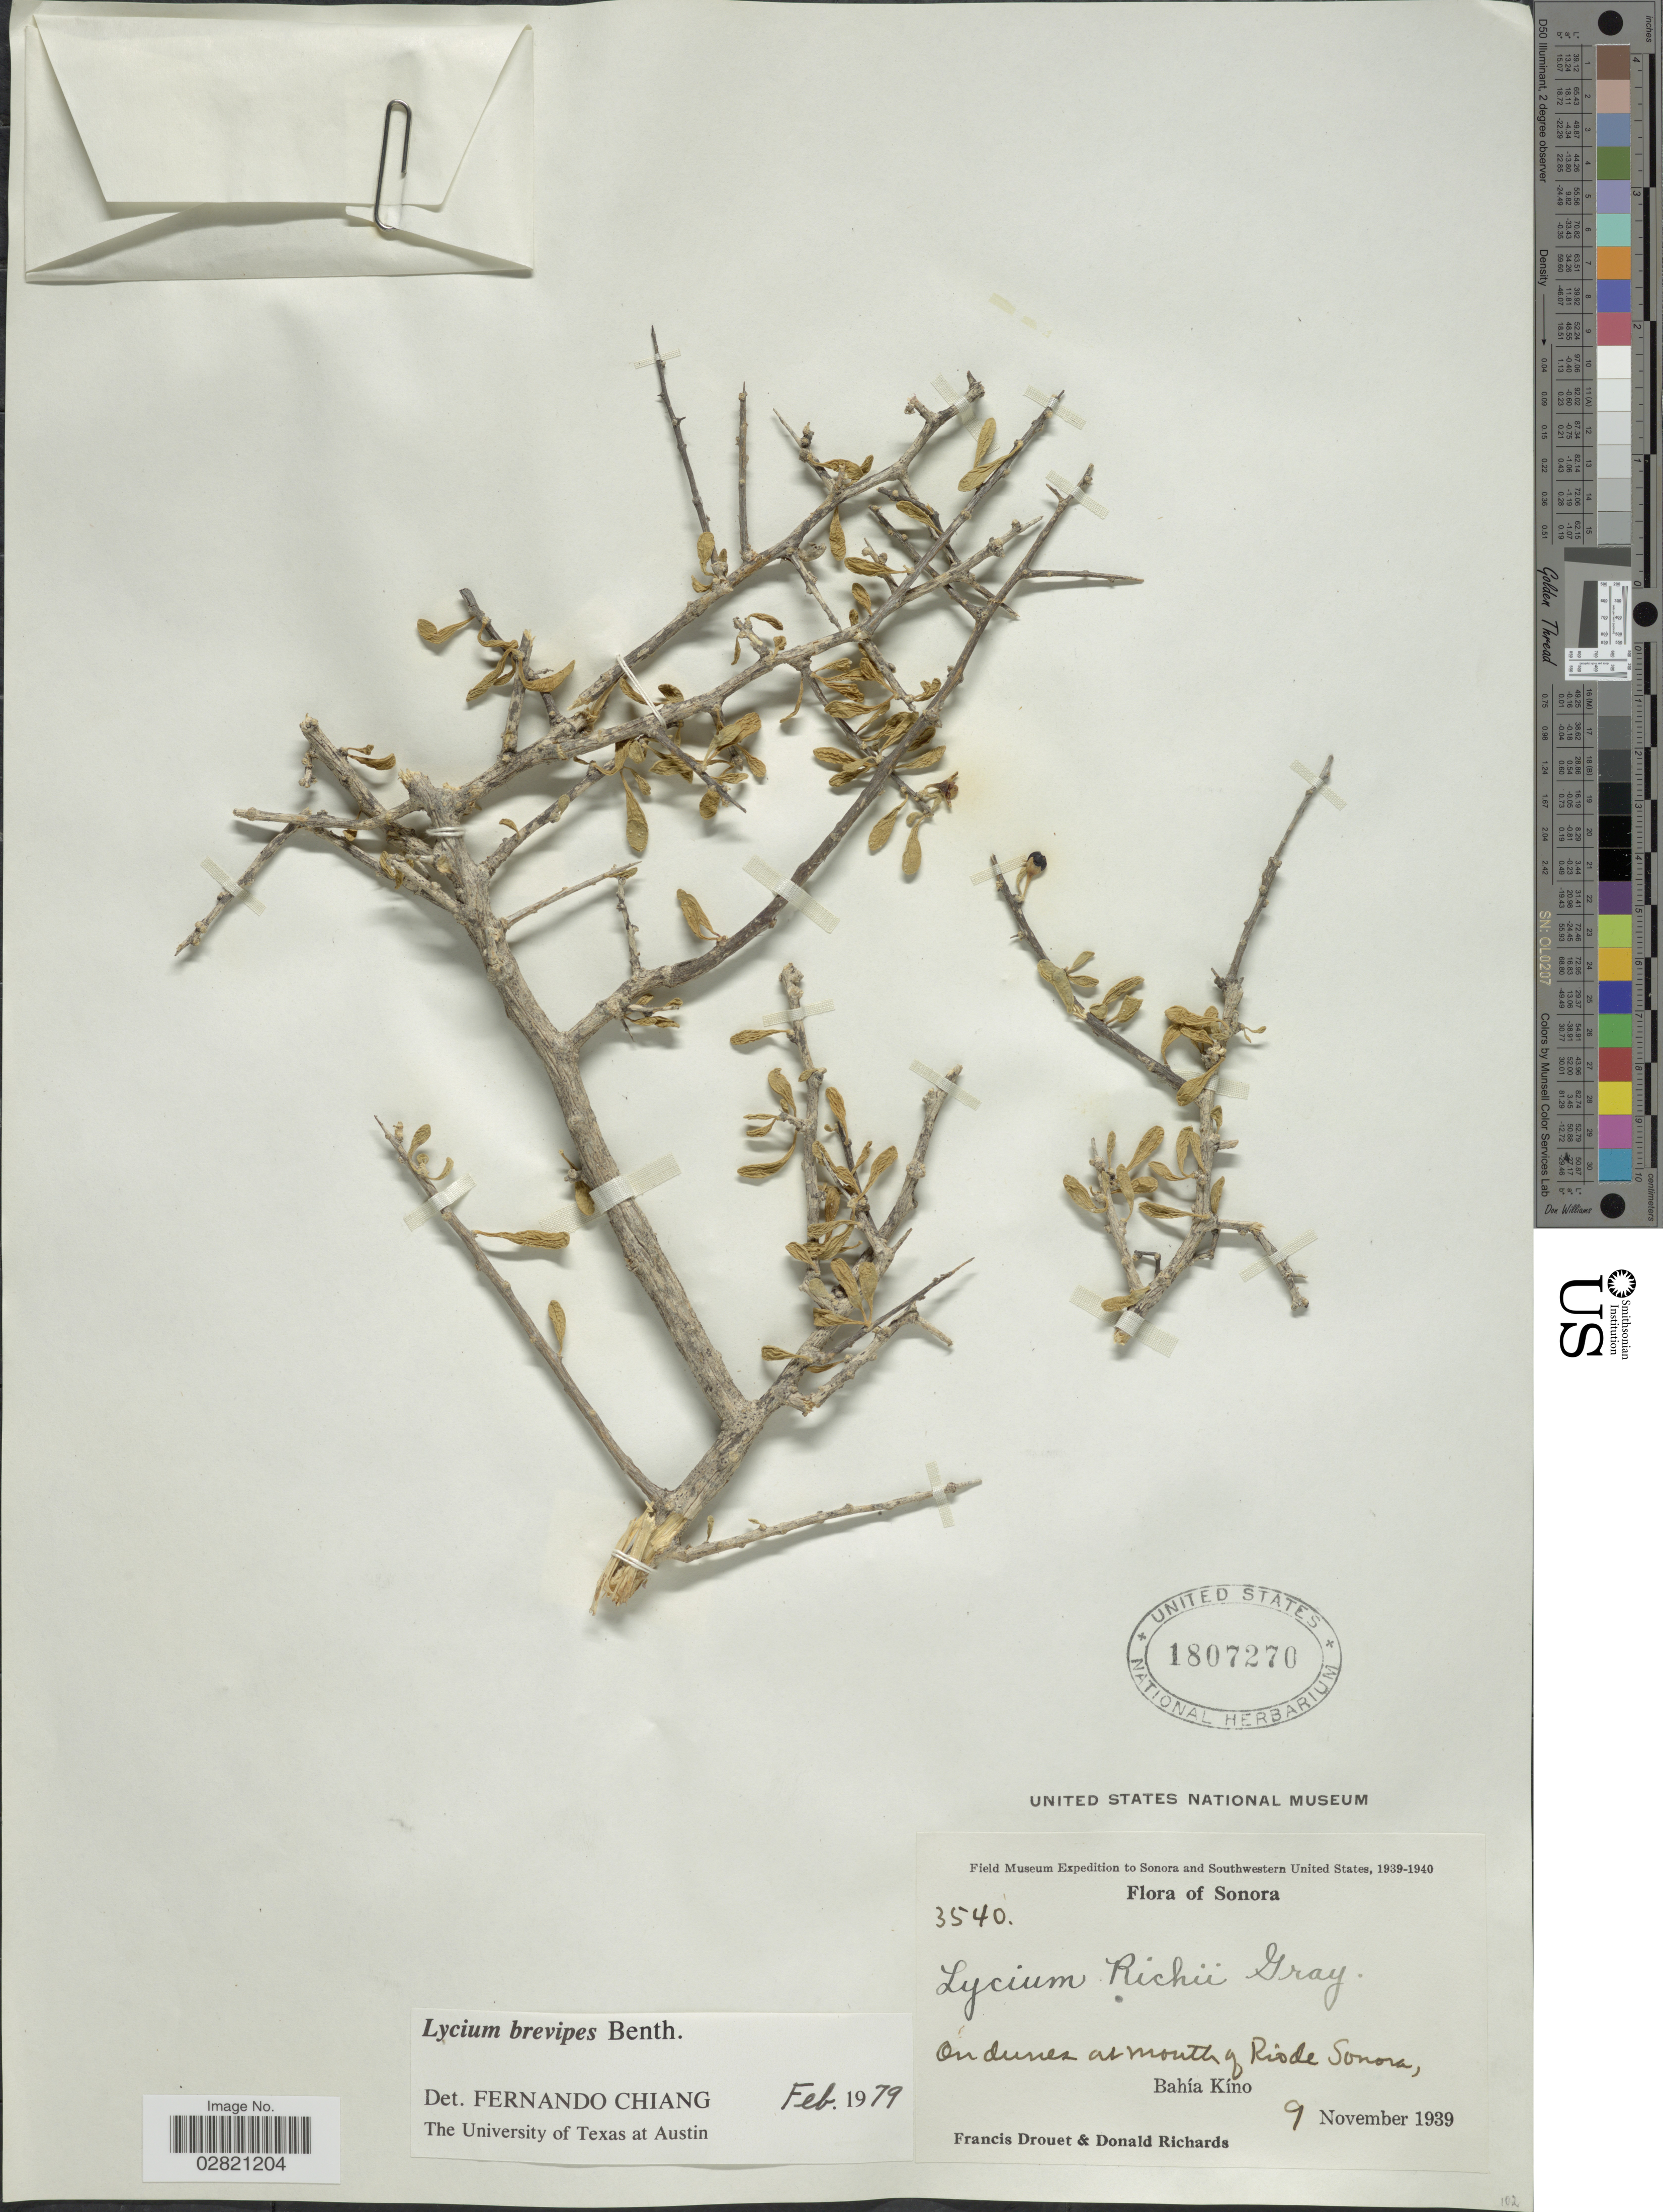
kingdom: Plantae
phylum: Tracheophyta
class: Magnoliopsida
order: Solanales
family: Solanaceae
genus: Lycium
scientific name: Lycium brevipes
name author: Benth.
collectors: F. E. Drouet & D. Richards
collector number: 3540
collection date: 1939-11-09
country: Mexico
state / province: Sonora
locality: On dunes at mouth of Rio de Sonora, Bahía Kíno.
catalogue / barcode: US 1807270